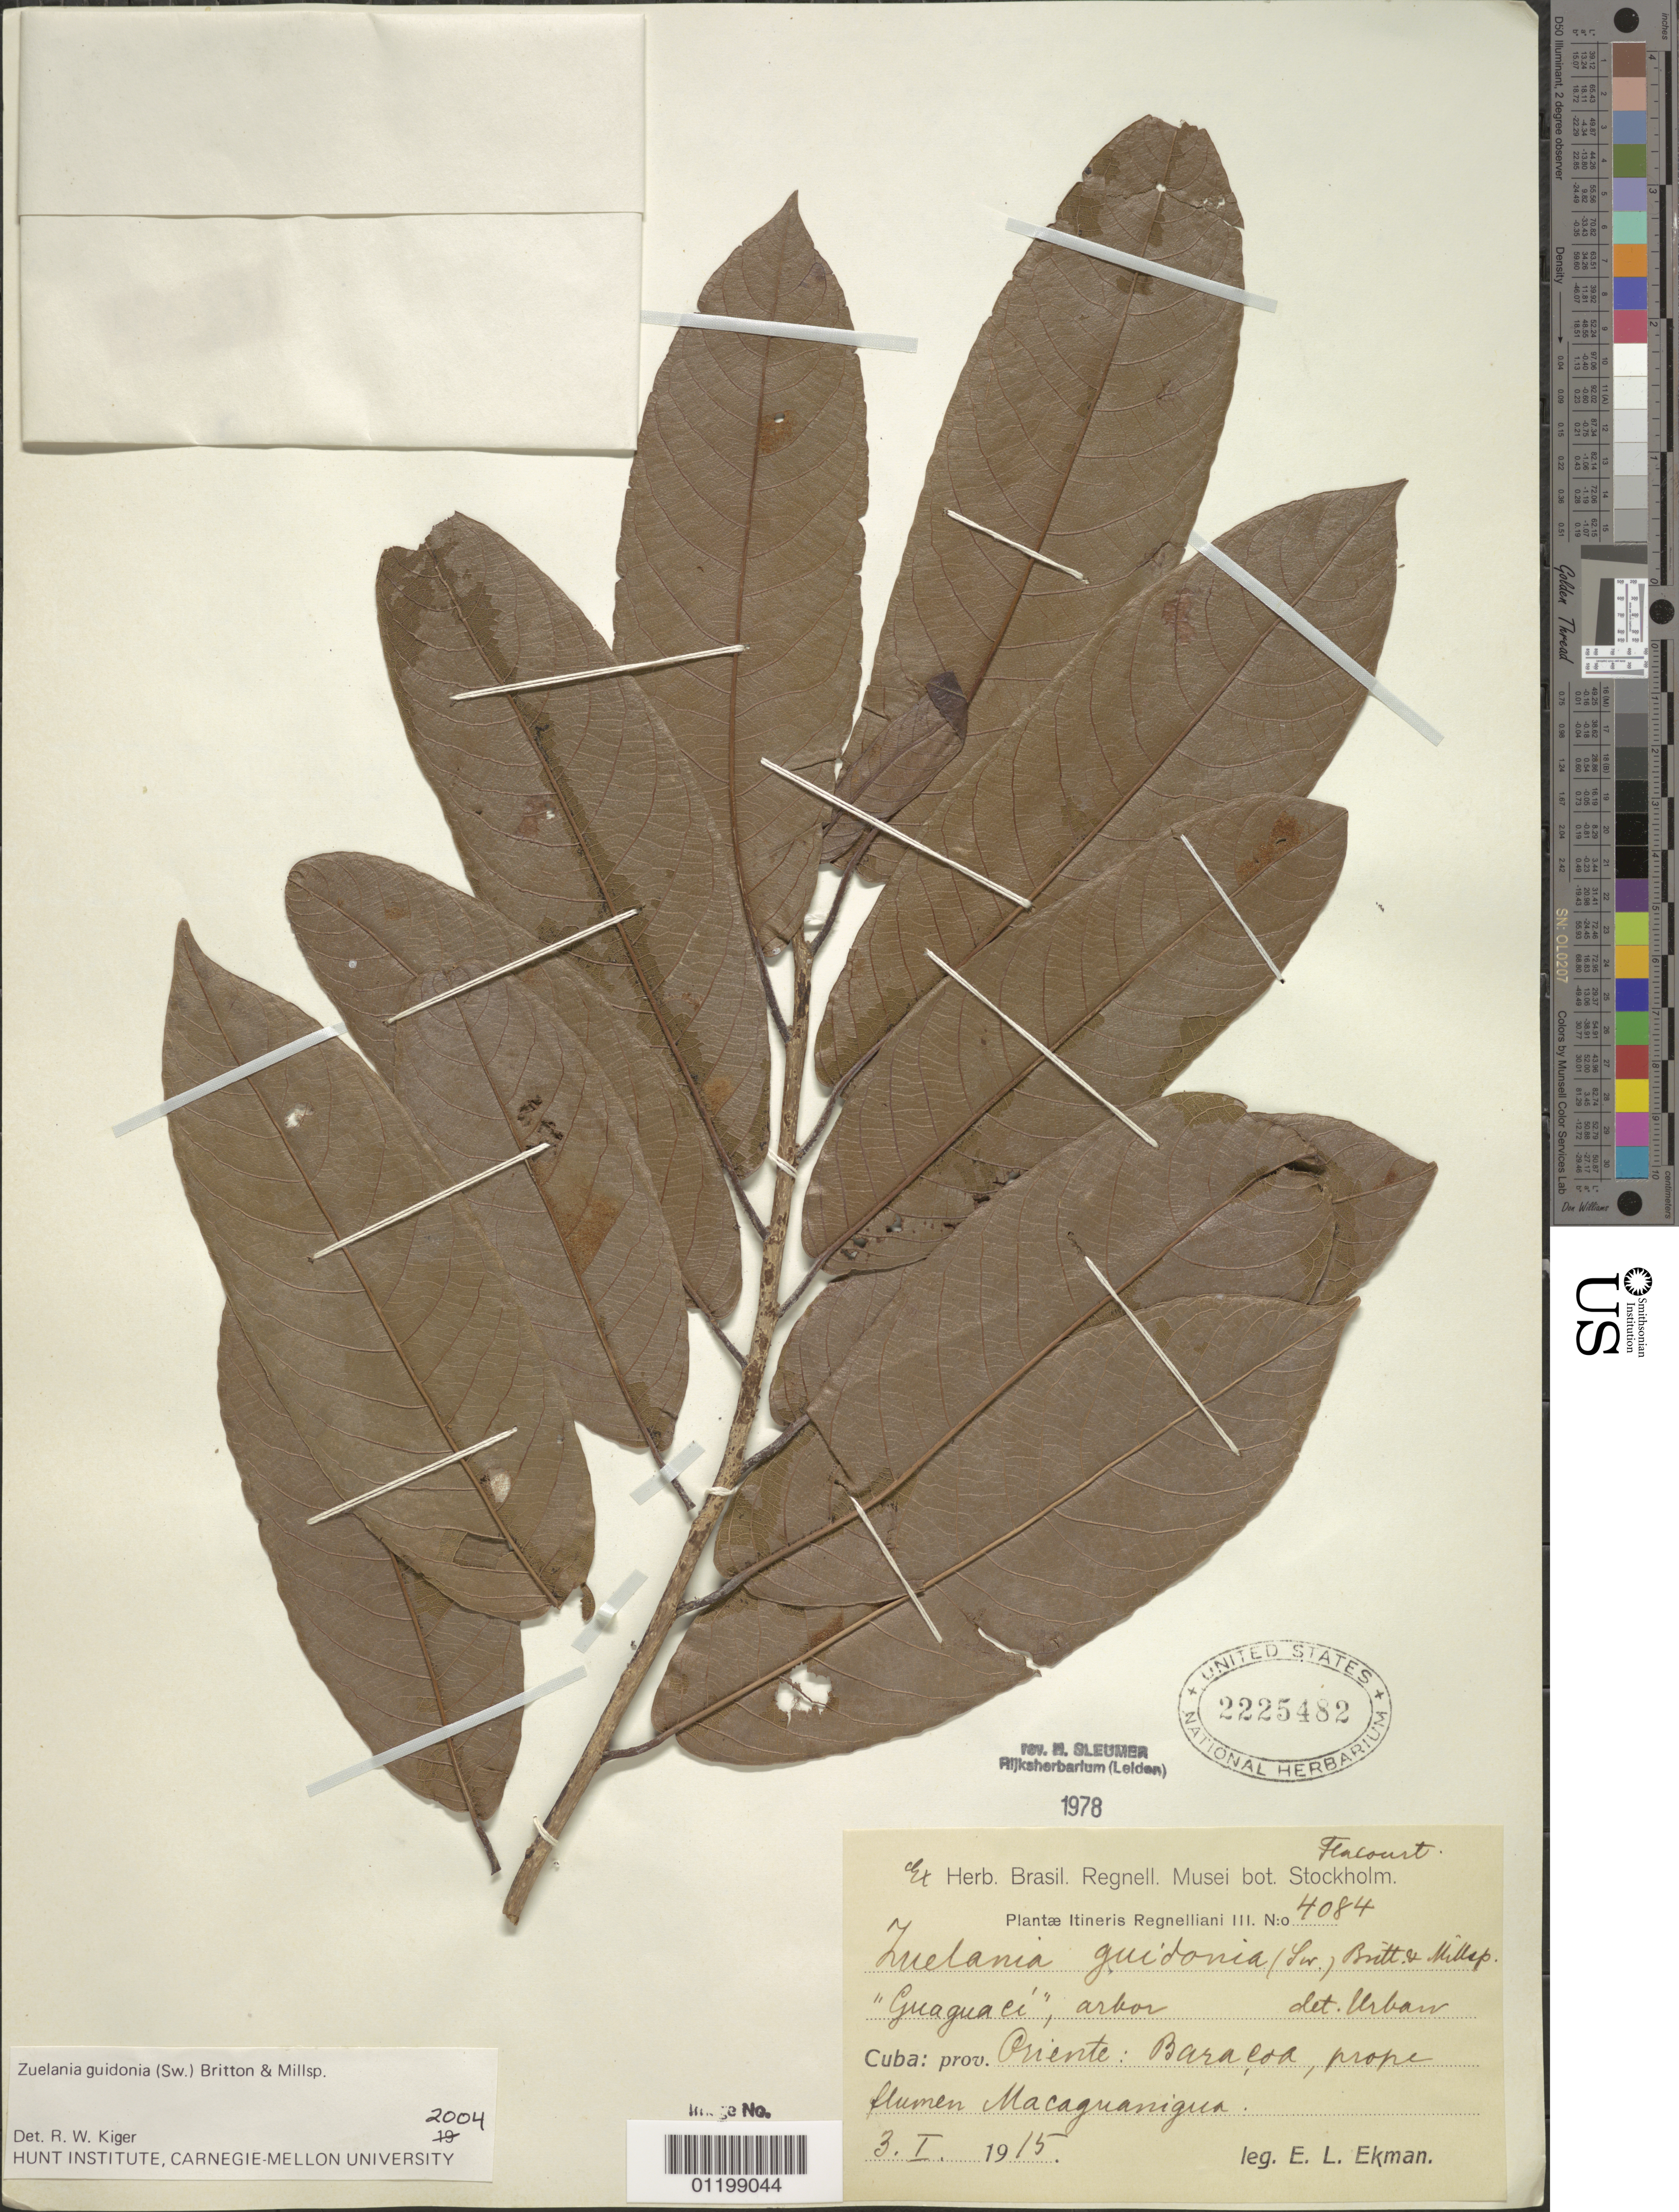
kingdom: Plantae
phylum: Tracheophyta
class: Magnoliopsida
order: Malpighiales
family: Salicaceae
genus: Casearia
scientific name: Casearia laetioides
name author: (A. Rich.) Warb.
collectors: E. L. Ekman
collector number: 4084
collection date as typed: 03 Jan 1915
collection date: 1915-01-03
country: Cuba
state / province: Guantánamo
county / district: Baracoa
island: Cuba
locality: Oriente: Baracoa prope flum Macaguanigua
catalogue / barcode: US 2225482